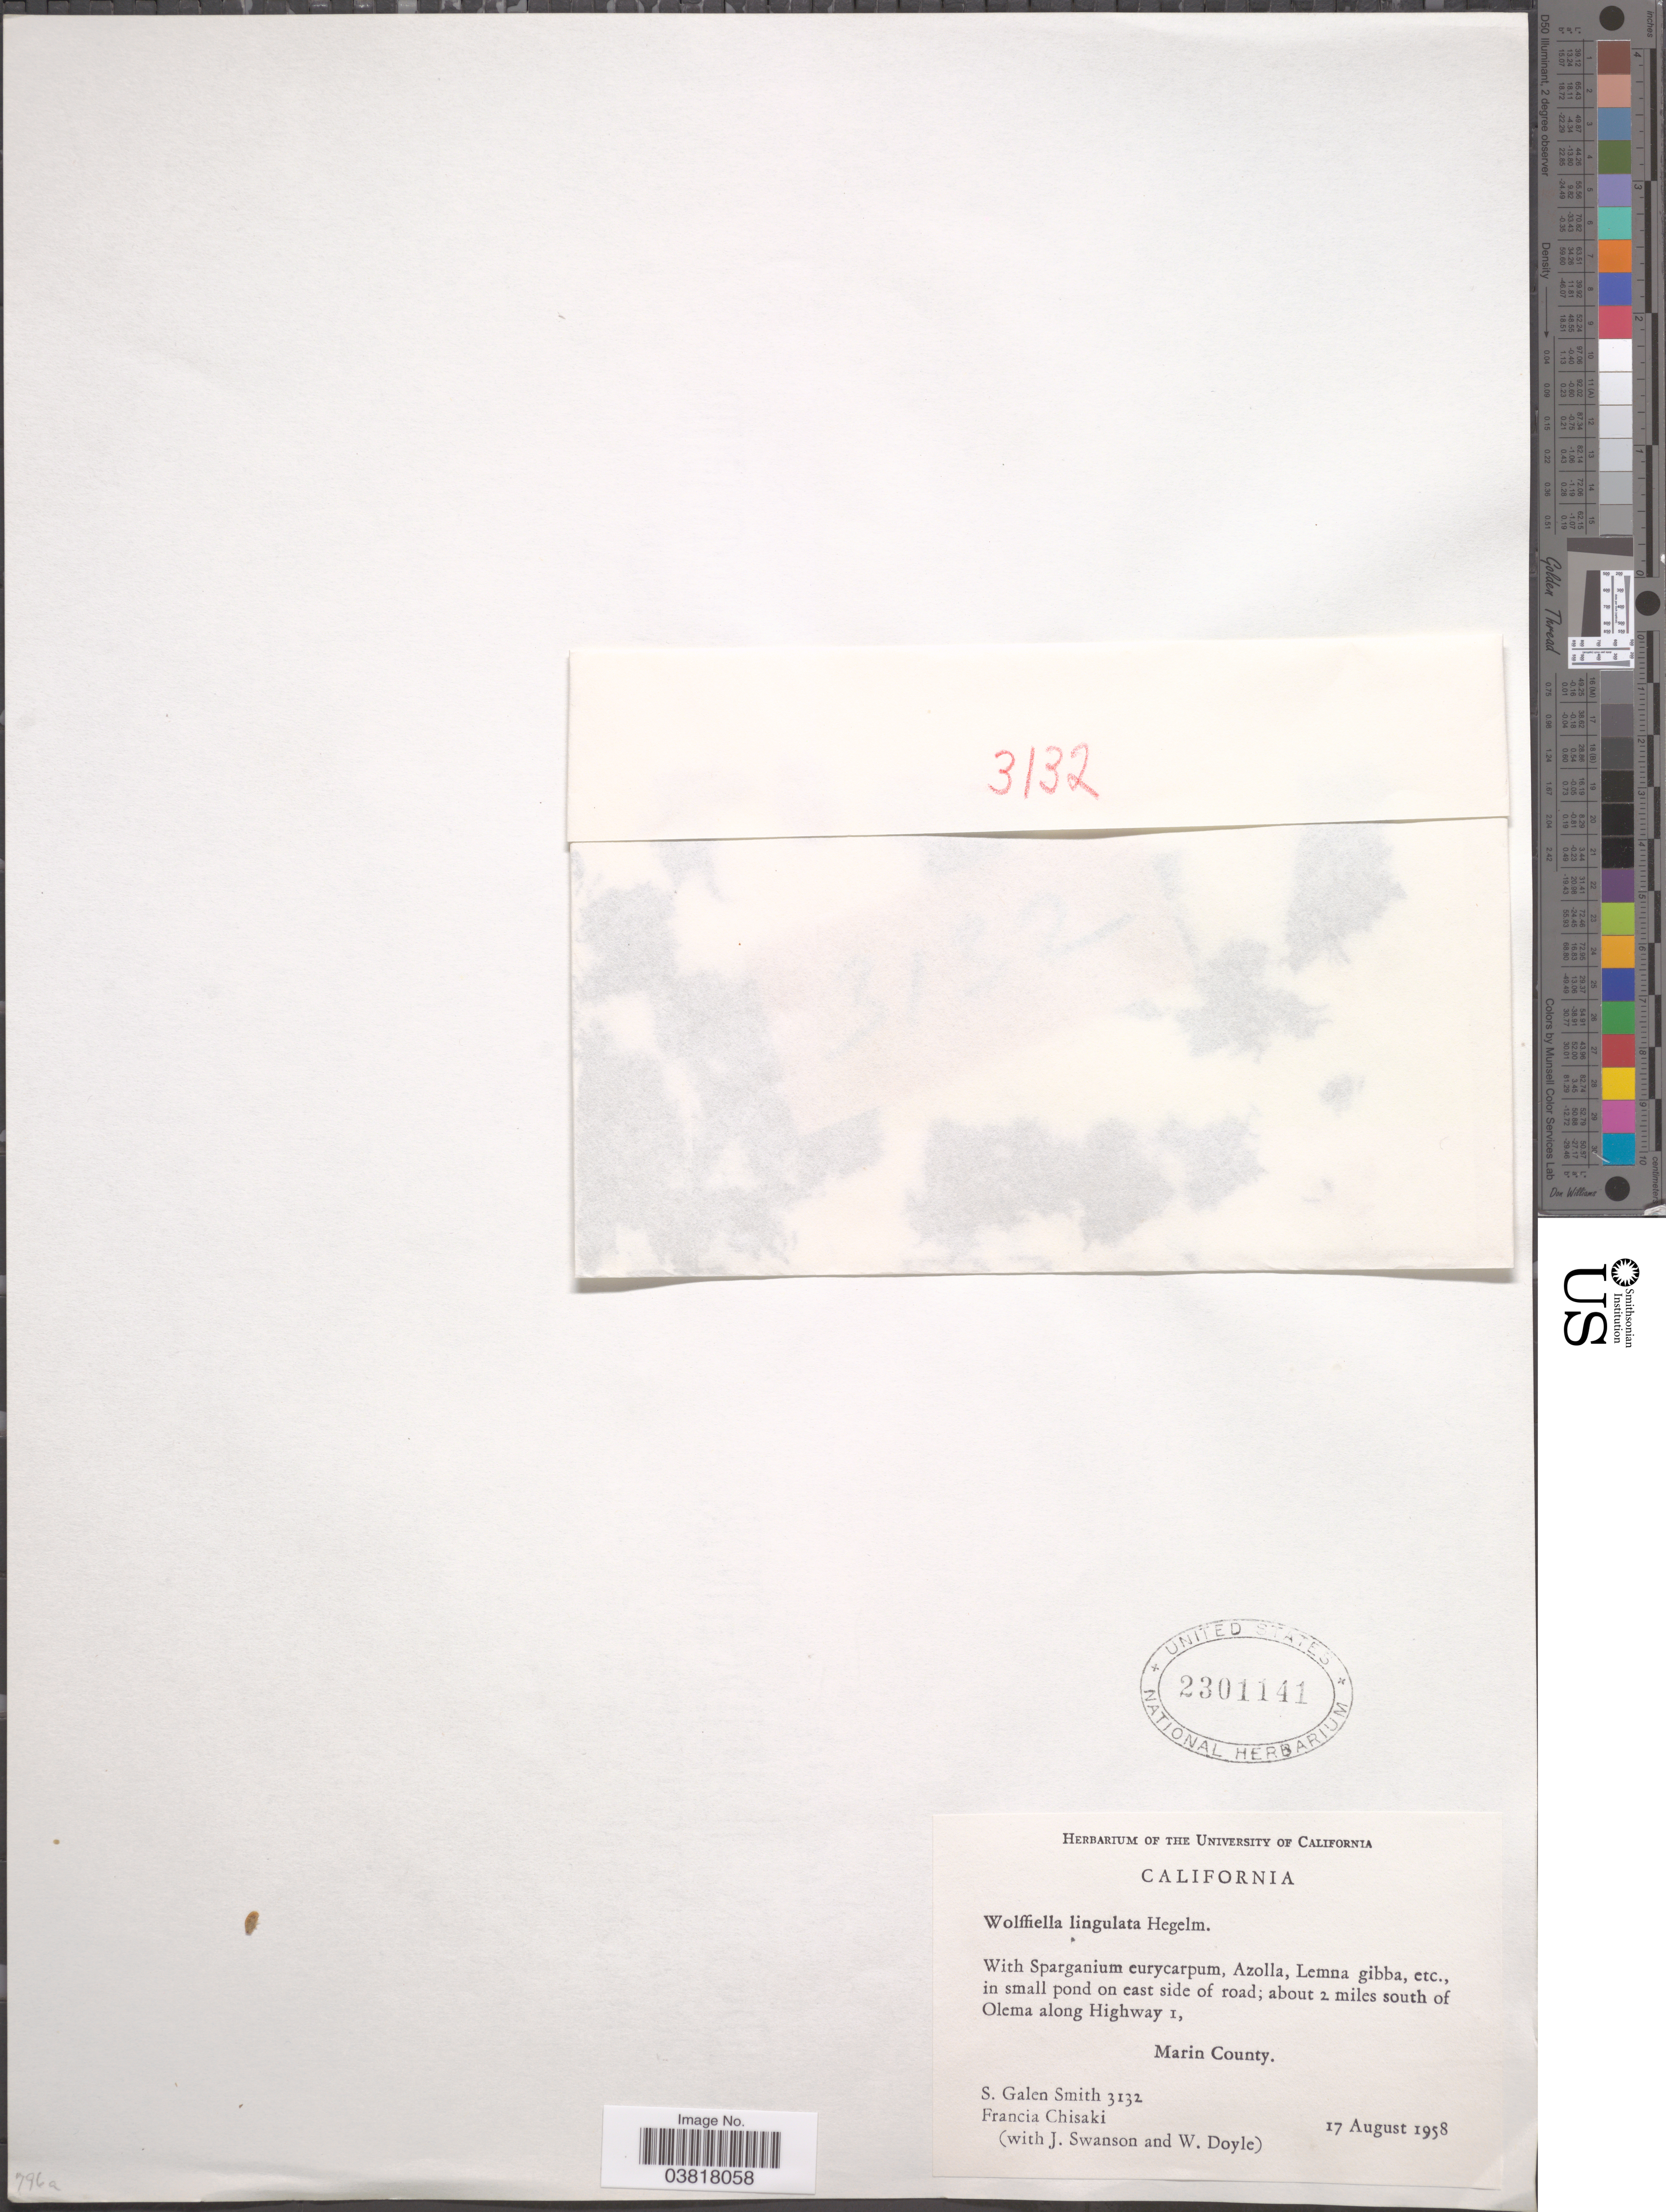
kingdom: Plantae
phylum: Tracheophyta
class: Liliopsida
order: Alismatales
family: Araceae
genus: Wolffiella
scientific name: Wolffiella lingulata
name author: Hegelm.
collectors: S. G. Smith, F. Chisaki, J. Swanson & W. Doyle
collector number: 3132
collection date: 1958-08-17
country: United States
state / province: California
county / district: Marin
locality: About 2 miles south of Olema along Highway I, Marin County.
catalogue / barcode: US 2301141